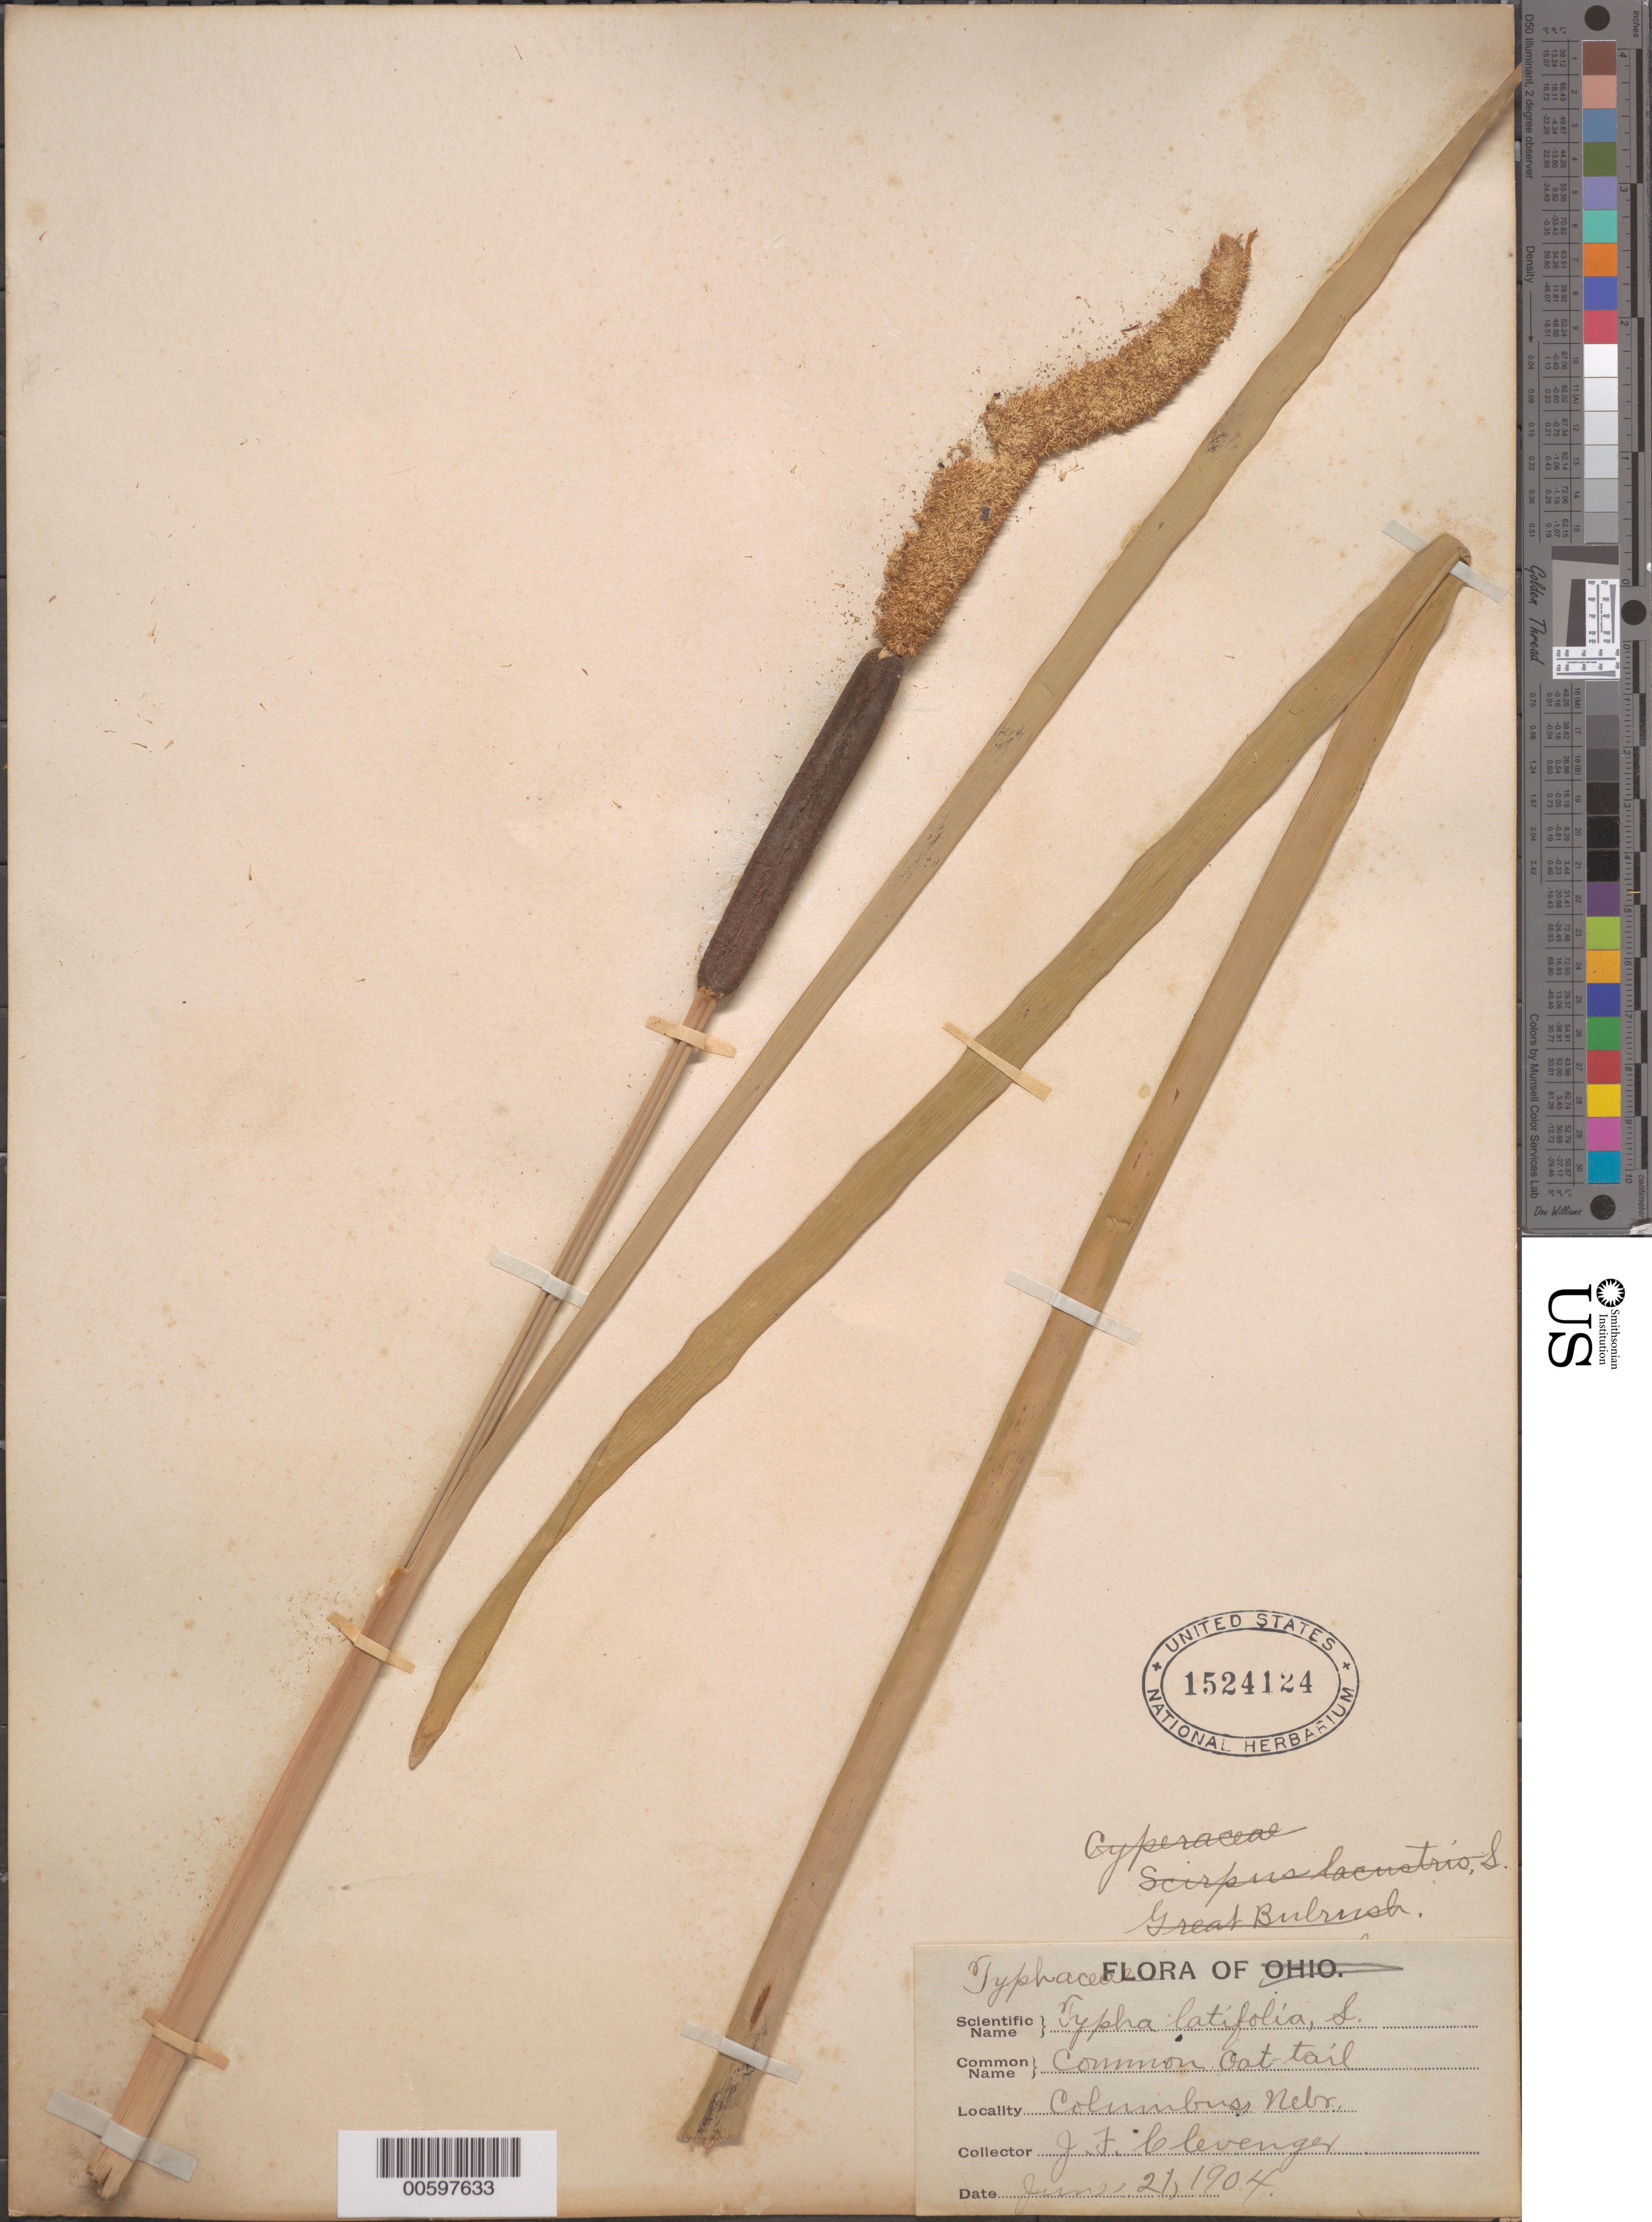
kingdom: Plantae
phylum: Tracheophyta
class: Liliopsida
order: Poales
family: Typhaceae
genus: Typha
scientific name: Typha latifolia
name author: L.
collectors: J. F. Clevenger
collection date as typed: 21 Jun 1904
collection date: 1904-06-21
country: United States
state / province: Nebraska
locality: Columbus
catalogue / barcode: US 1524124